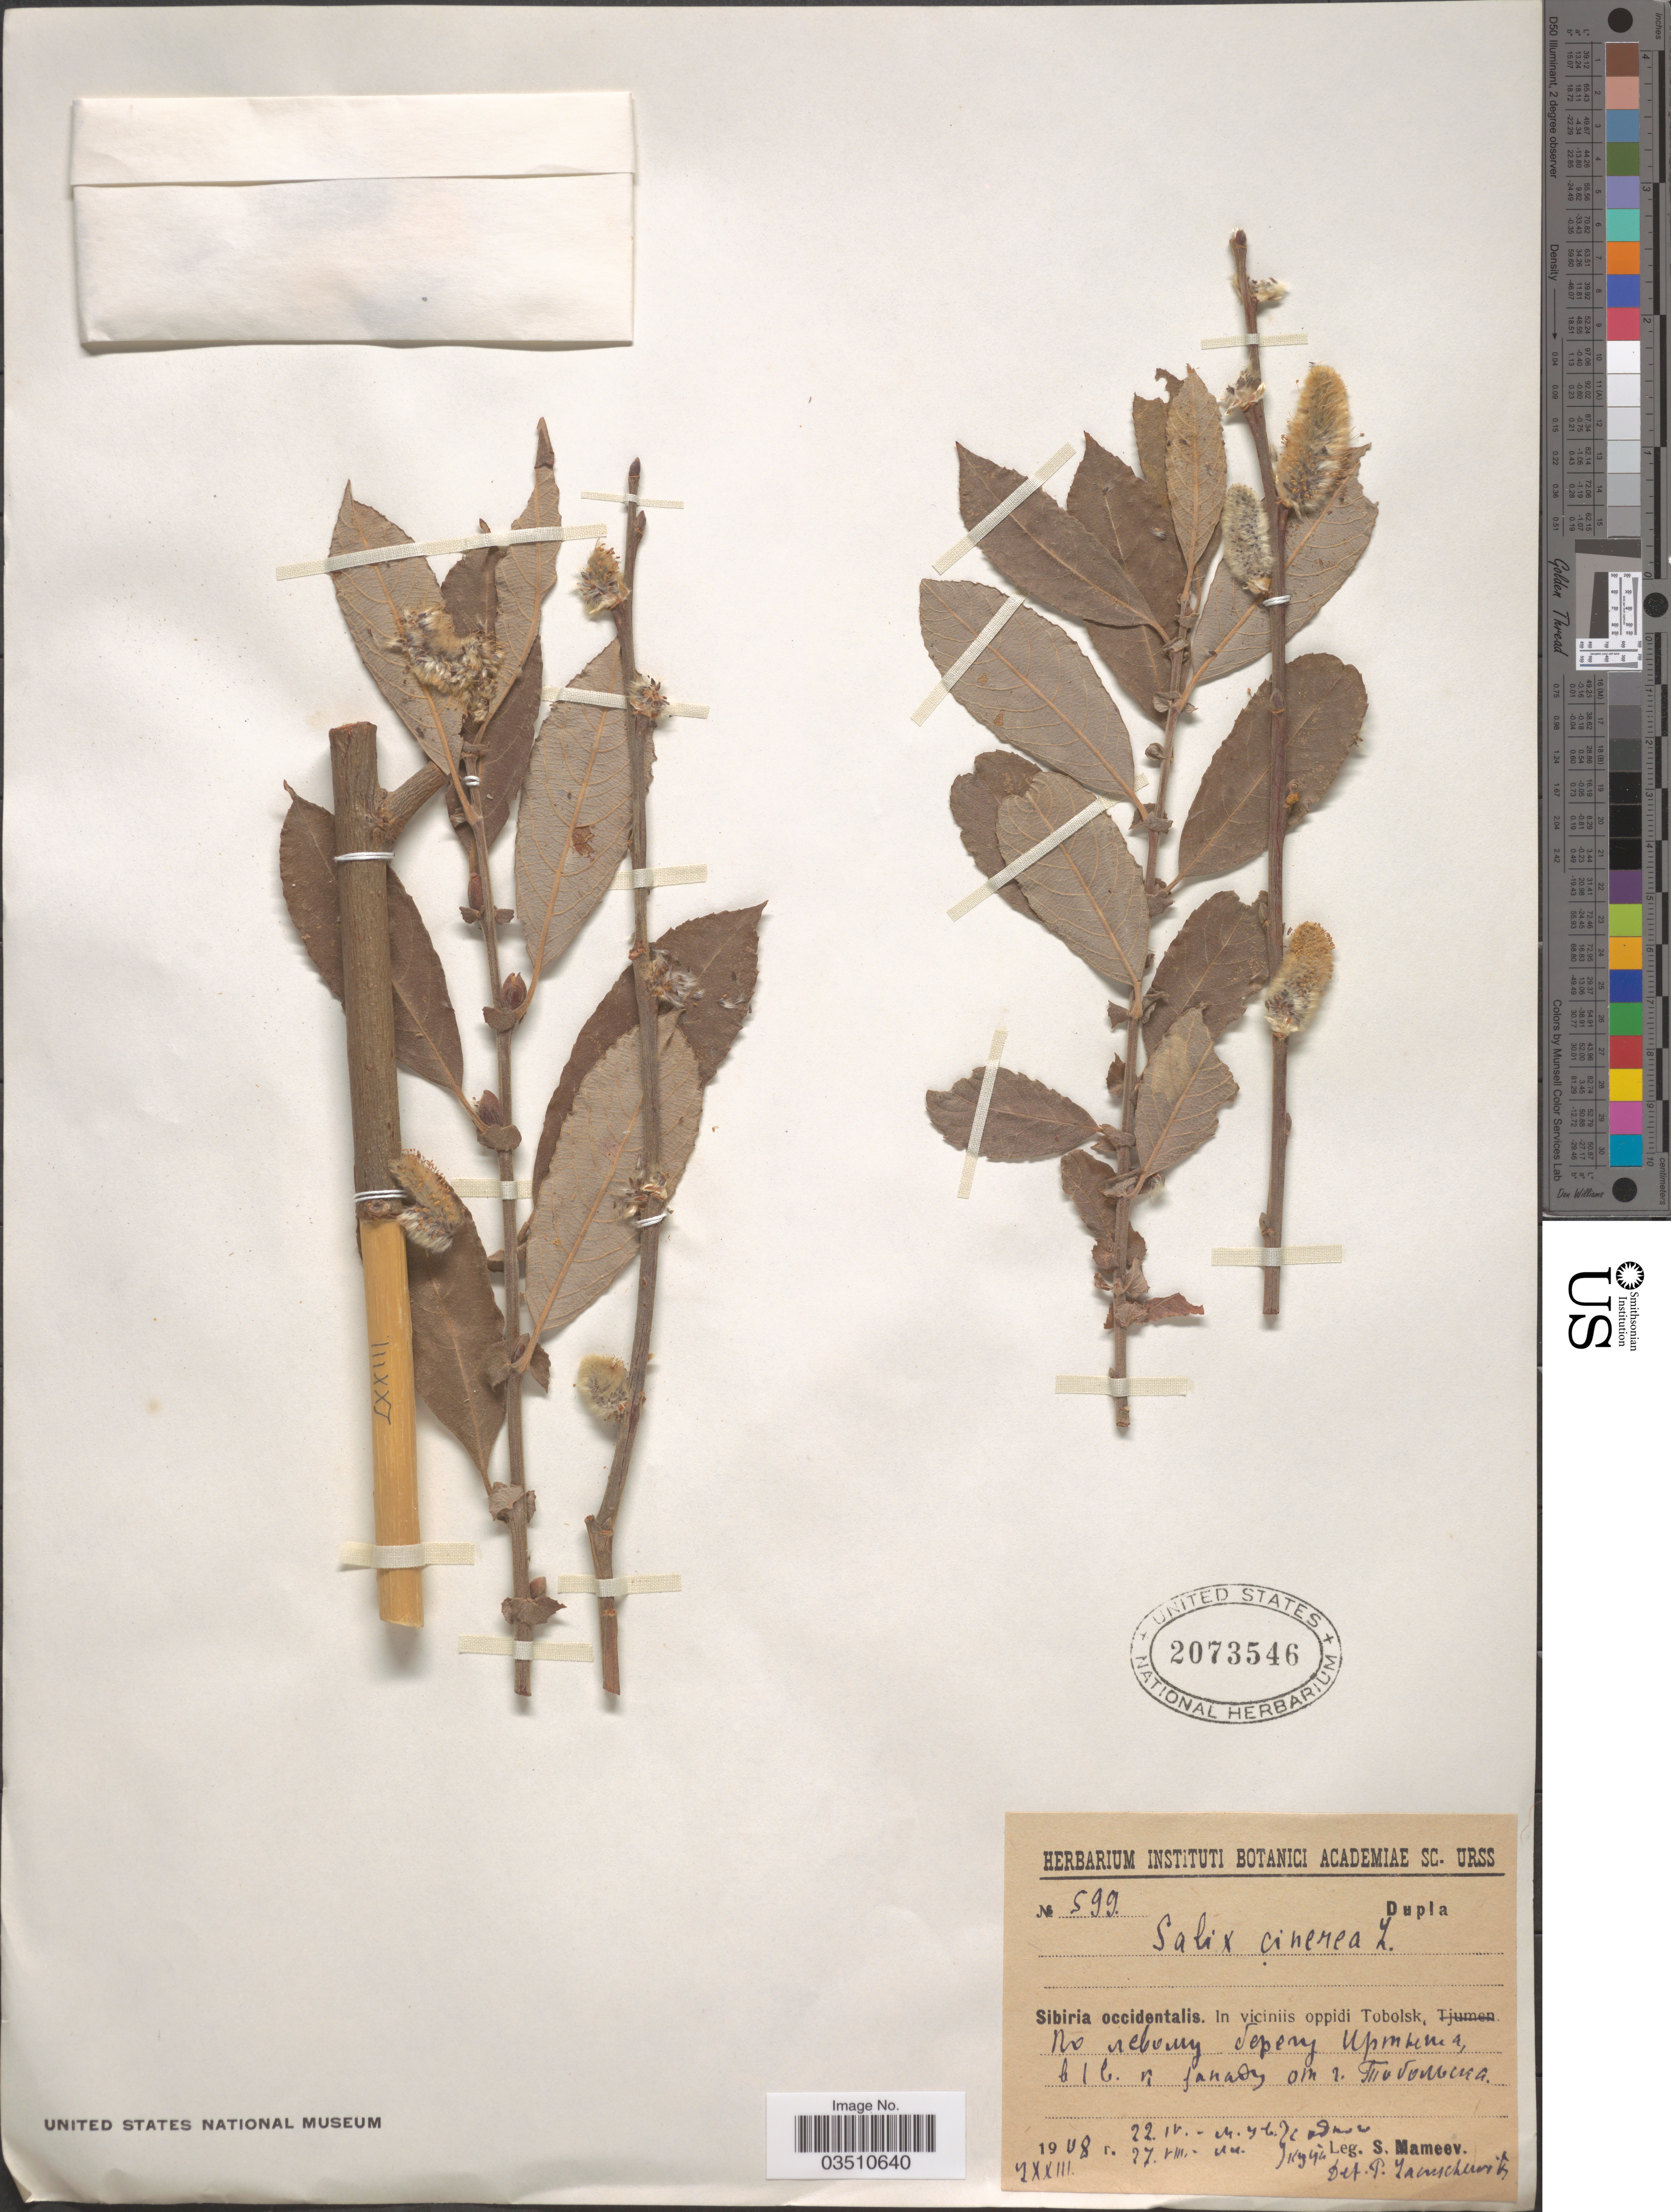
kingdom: Plantae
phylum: Tracheophyta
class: Magnoliopsida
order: Malpighiales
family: Salicaceae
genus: Salix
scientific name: Salix cinerea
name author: L.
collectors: S. Mameev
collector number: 599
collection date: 1908-04-22/1908-08-27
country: Russian Federation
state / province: Tyumen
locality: Sibiria occidentalis. In viciniis oppidi Tobolsk, X.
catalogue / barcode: US 2073546